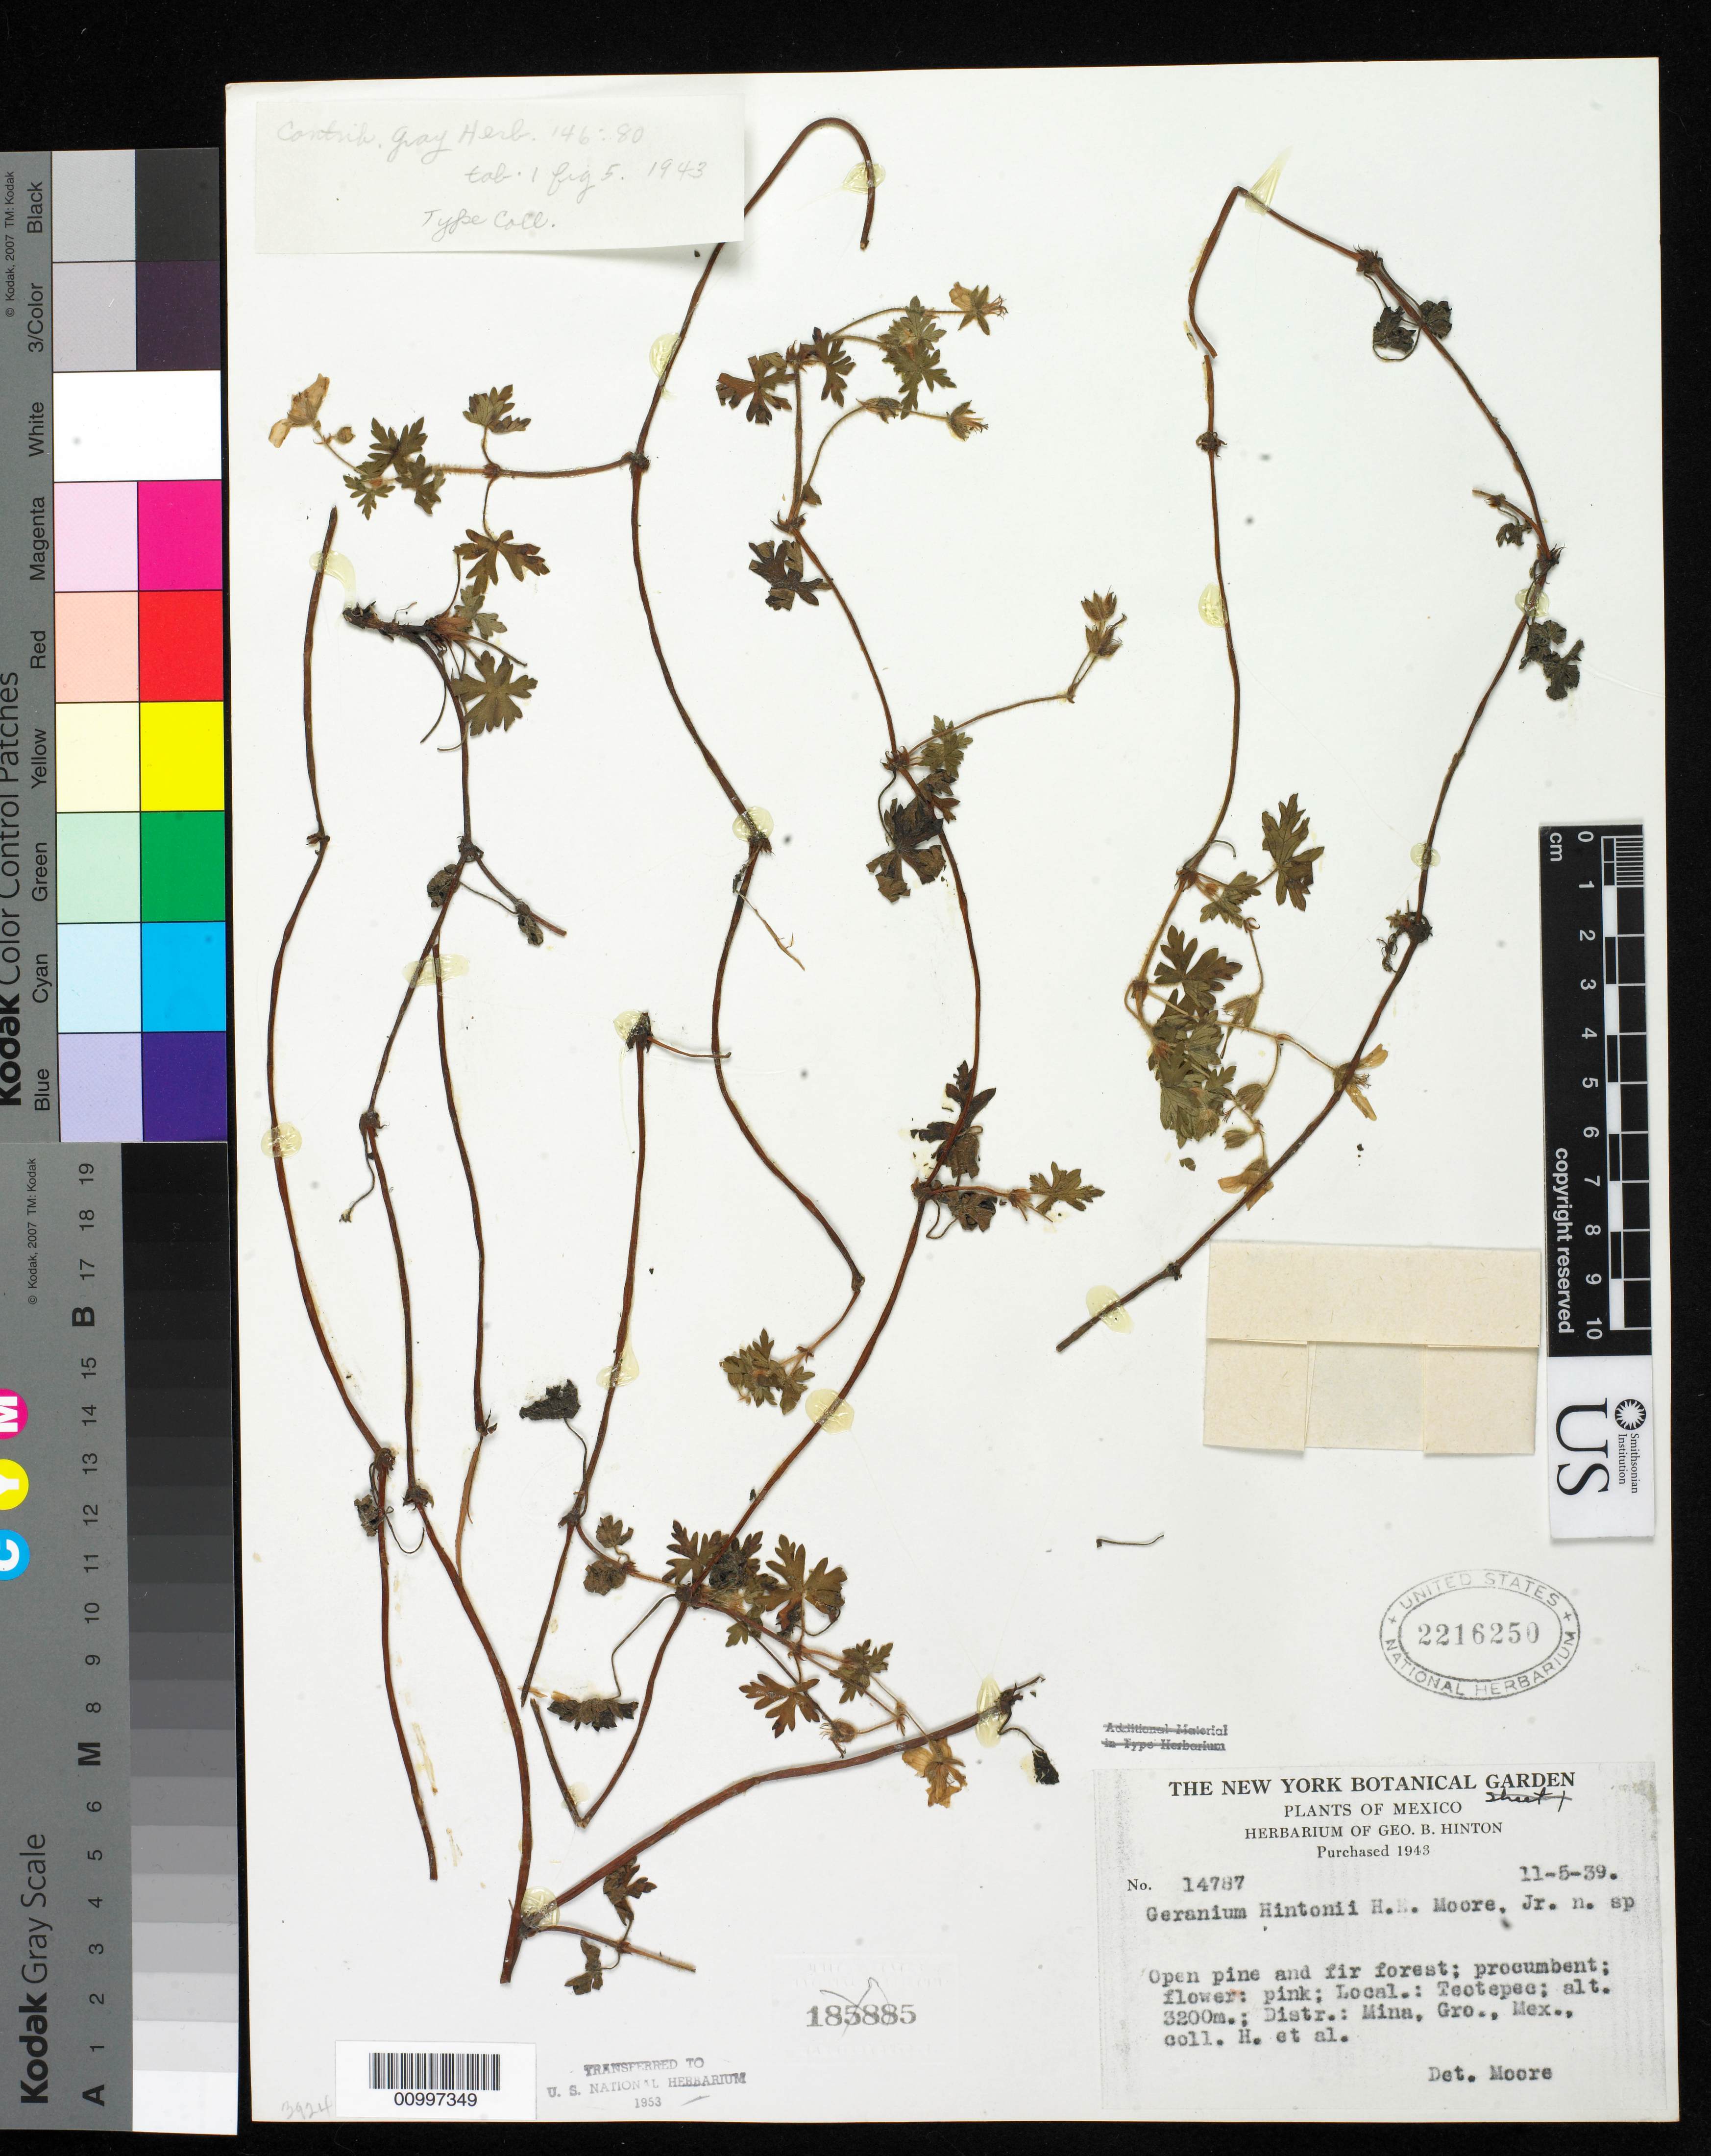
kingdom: Plantae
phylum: Tracheophyta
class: Magnoliopsida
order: Geraniales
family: Geraniaceae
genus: Geranium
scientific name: Geranium hintonii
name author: H.E. Moore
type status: Isotype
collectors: G. B. Hinton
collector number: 14787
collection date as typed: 05 Nov 1939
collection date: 1939-11-05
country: Mexico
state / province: Guerrero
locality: Teotepec. Mina.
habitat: Open pine and fir forest.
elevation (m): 3200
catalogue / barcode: US 2216250